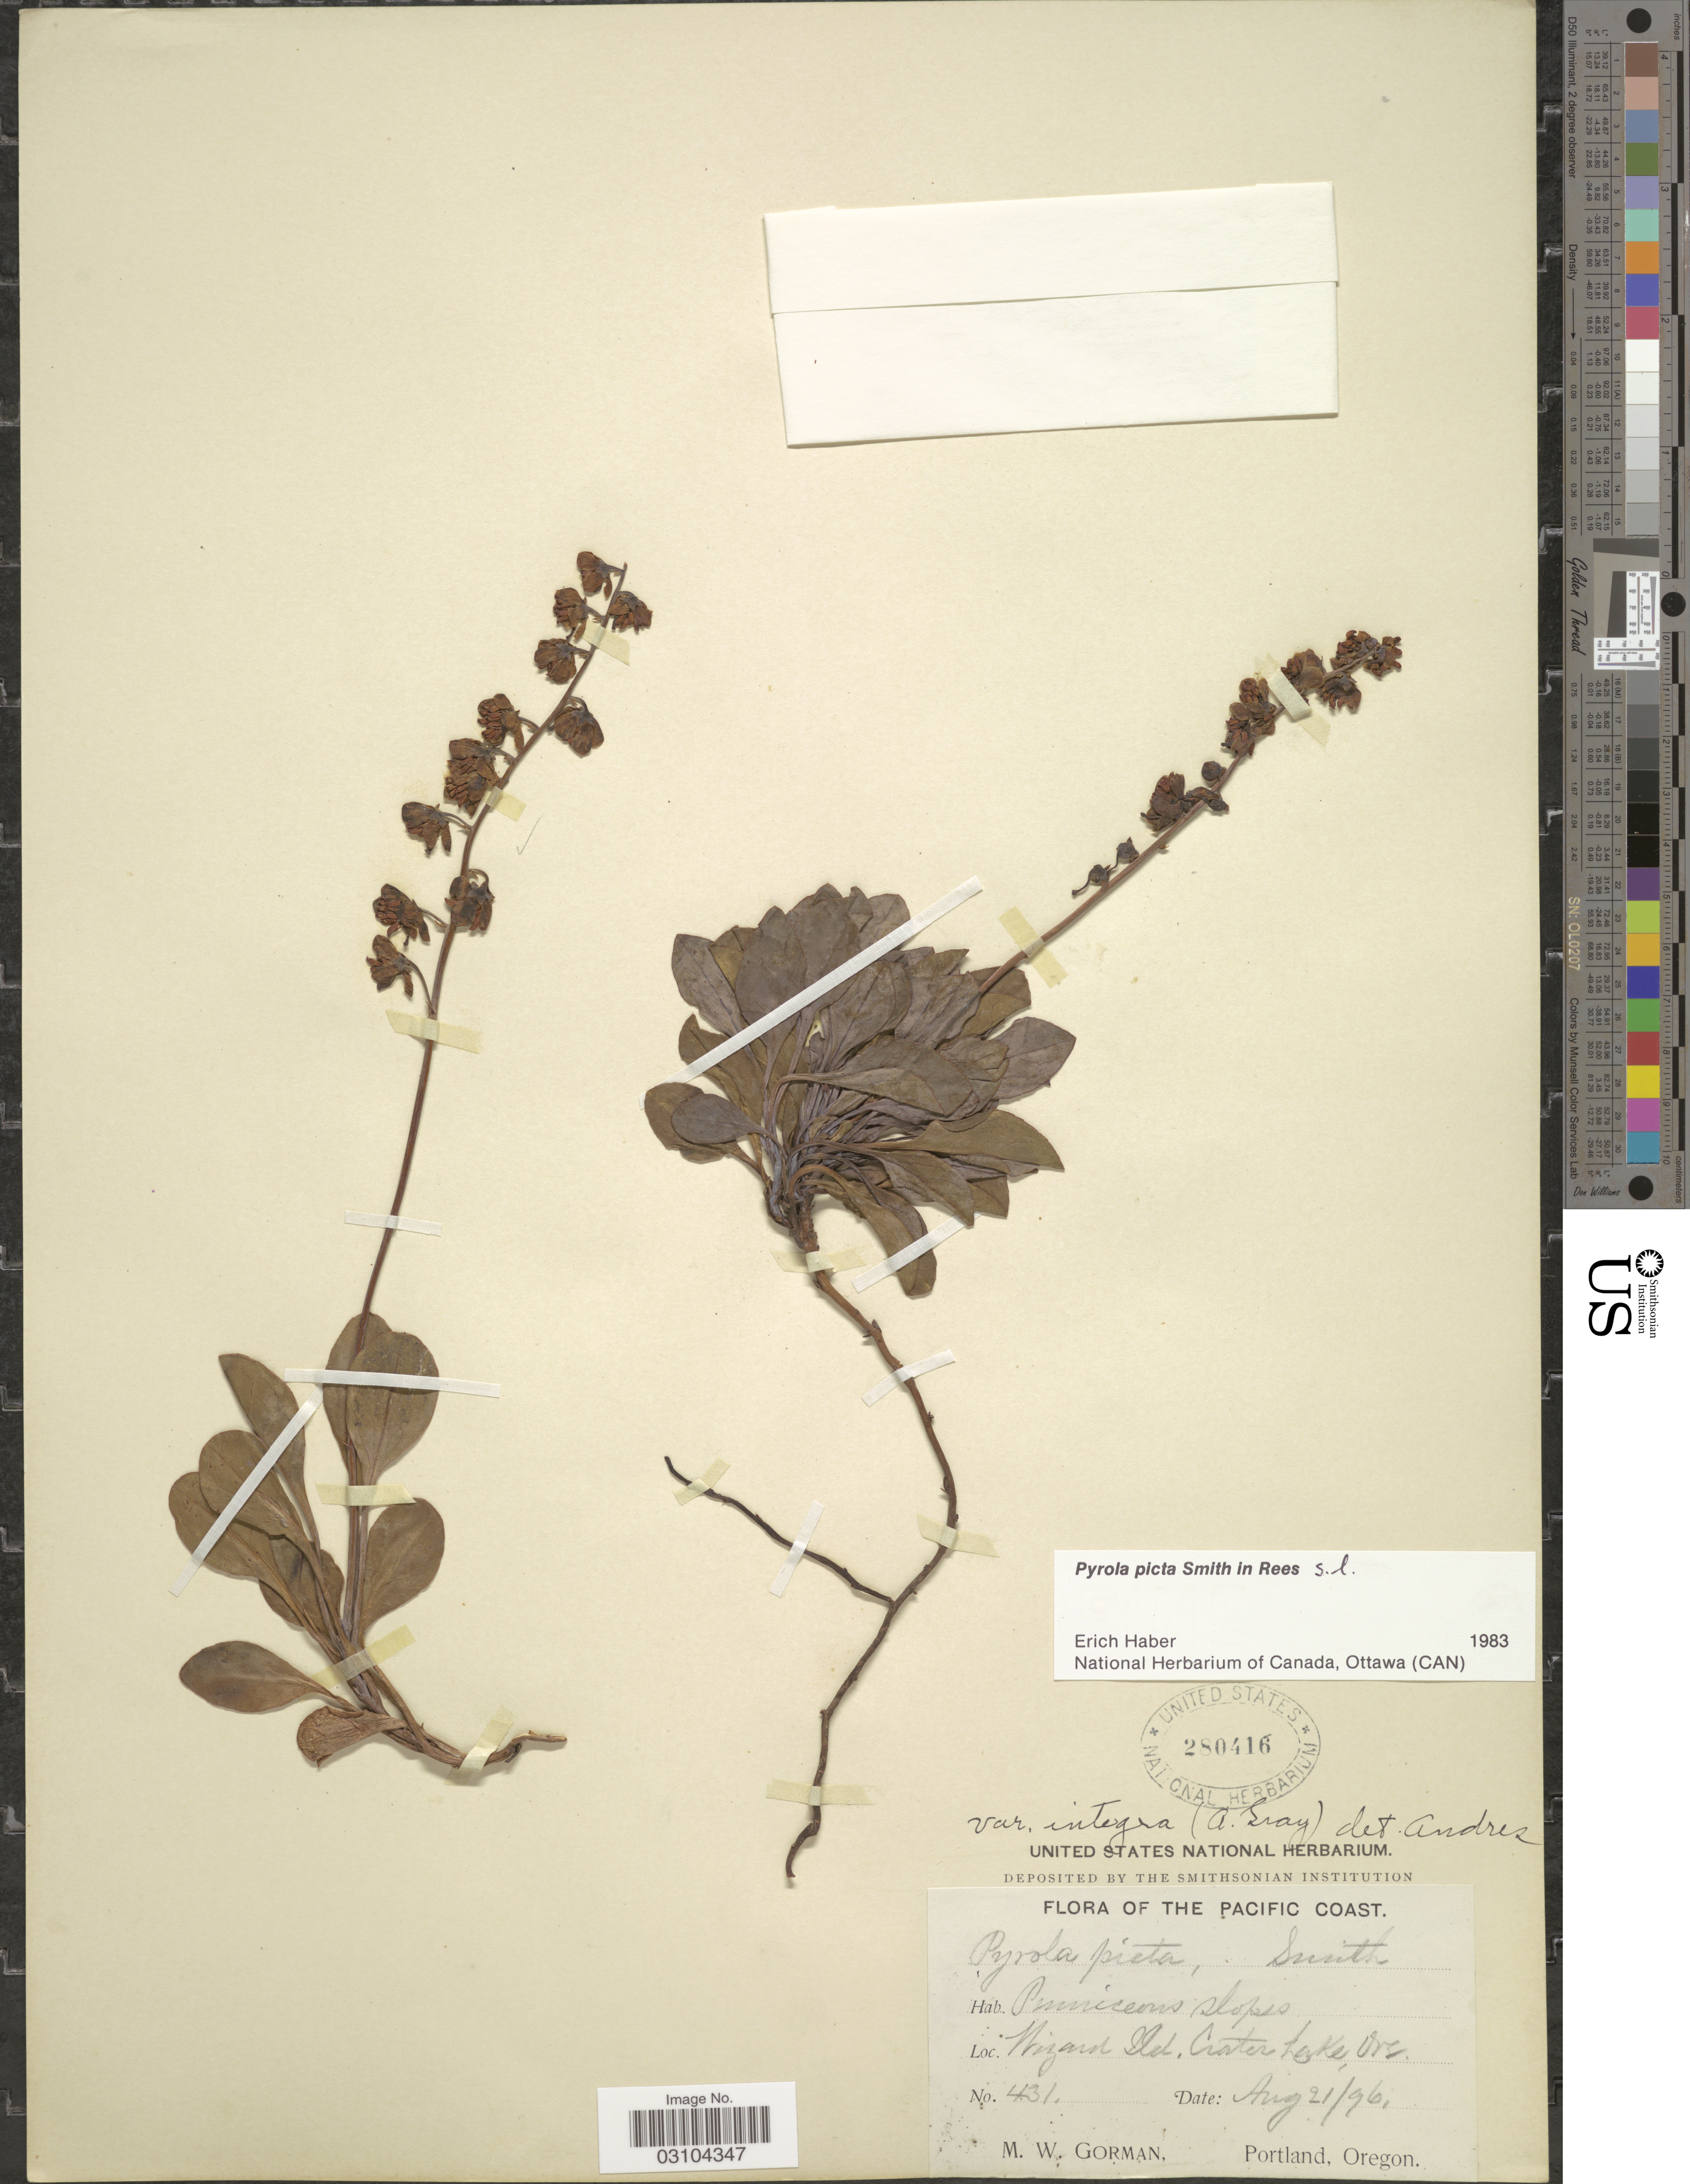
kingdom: Plantae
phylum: Tracheophyta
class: Magnoliopsida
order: Ericales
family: Ericaceae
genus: Pyrola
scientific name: Pyrola picta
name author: Sm. in Rees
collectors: M. W. Gorman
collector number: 431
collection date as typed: Transcribed d/m/y: 21/8/96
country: United States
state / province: Oregon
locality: The Pacific Coast. Wizard Ild. Crater Lake.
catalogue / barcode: US 280416